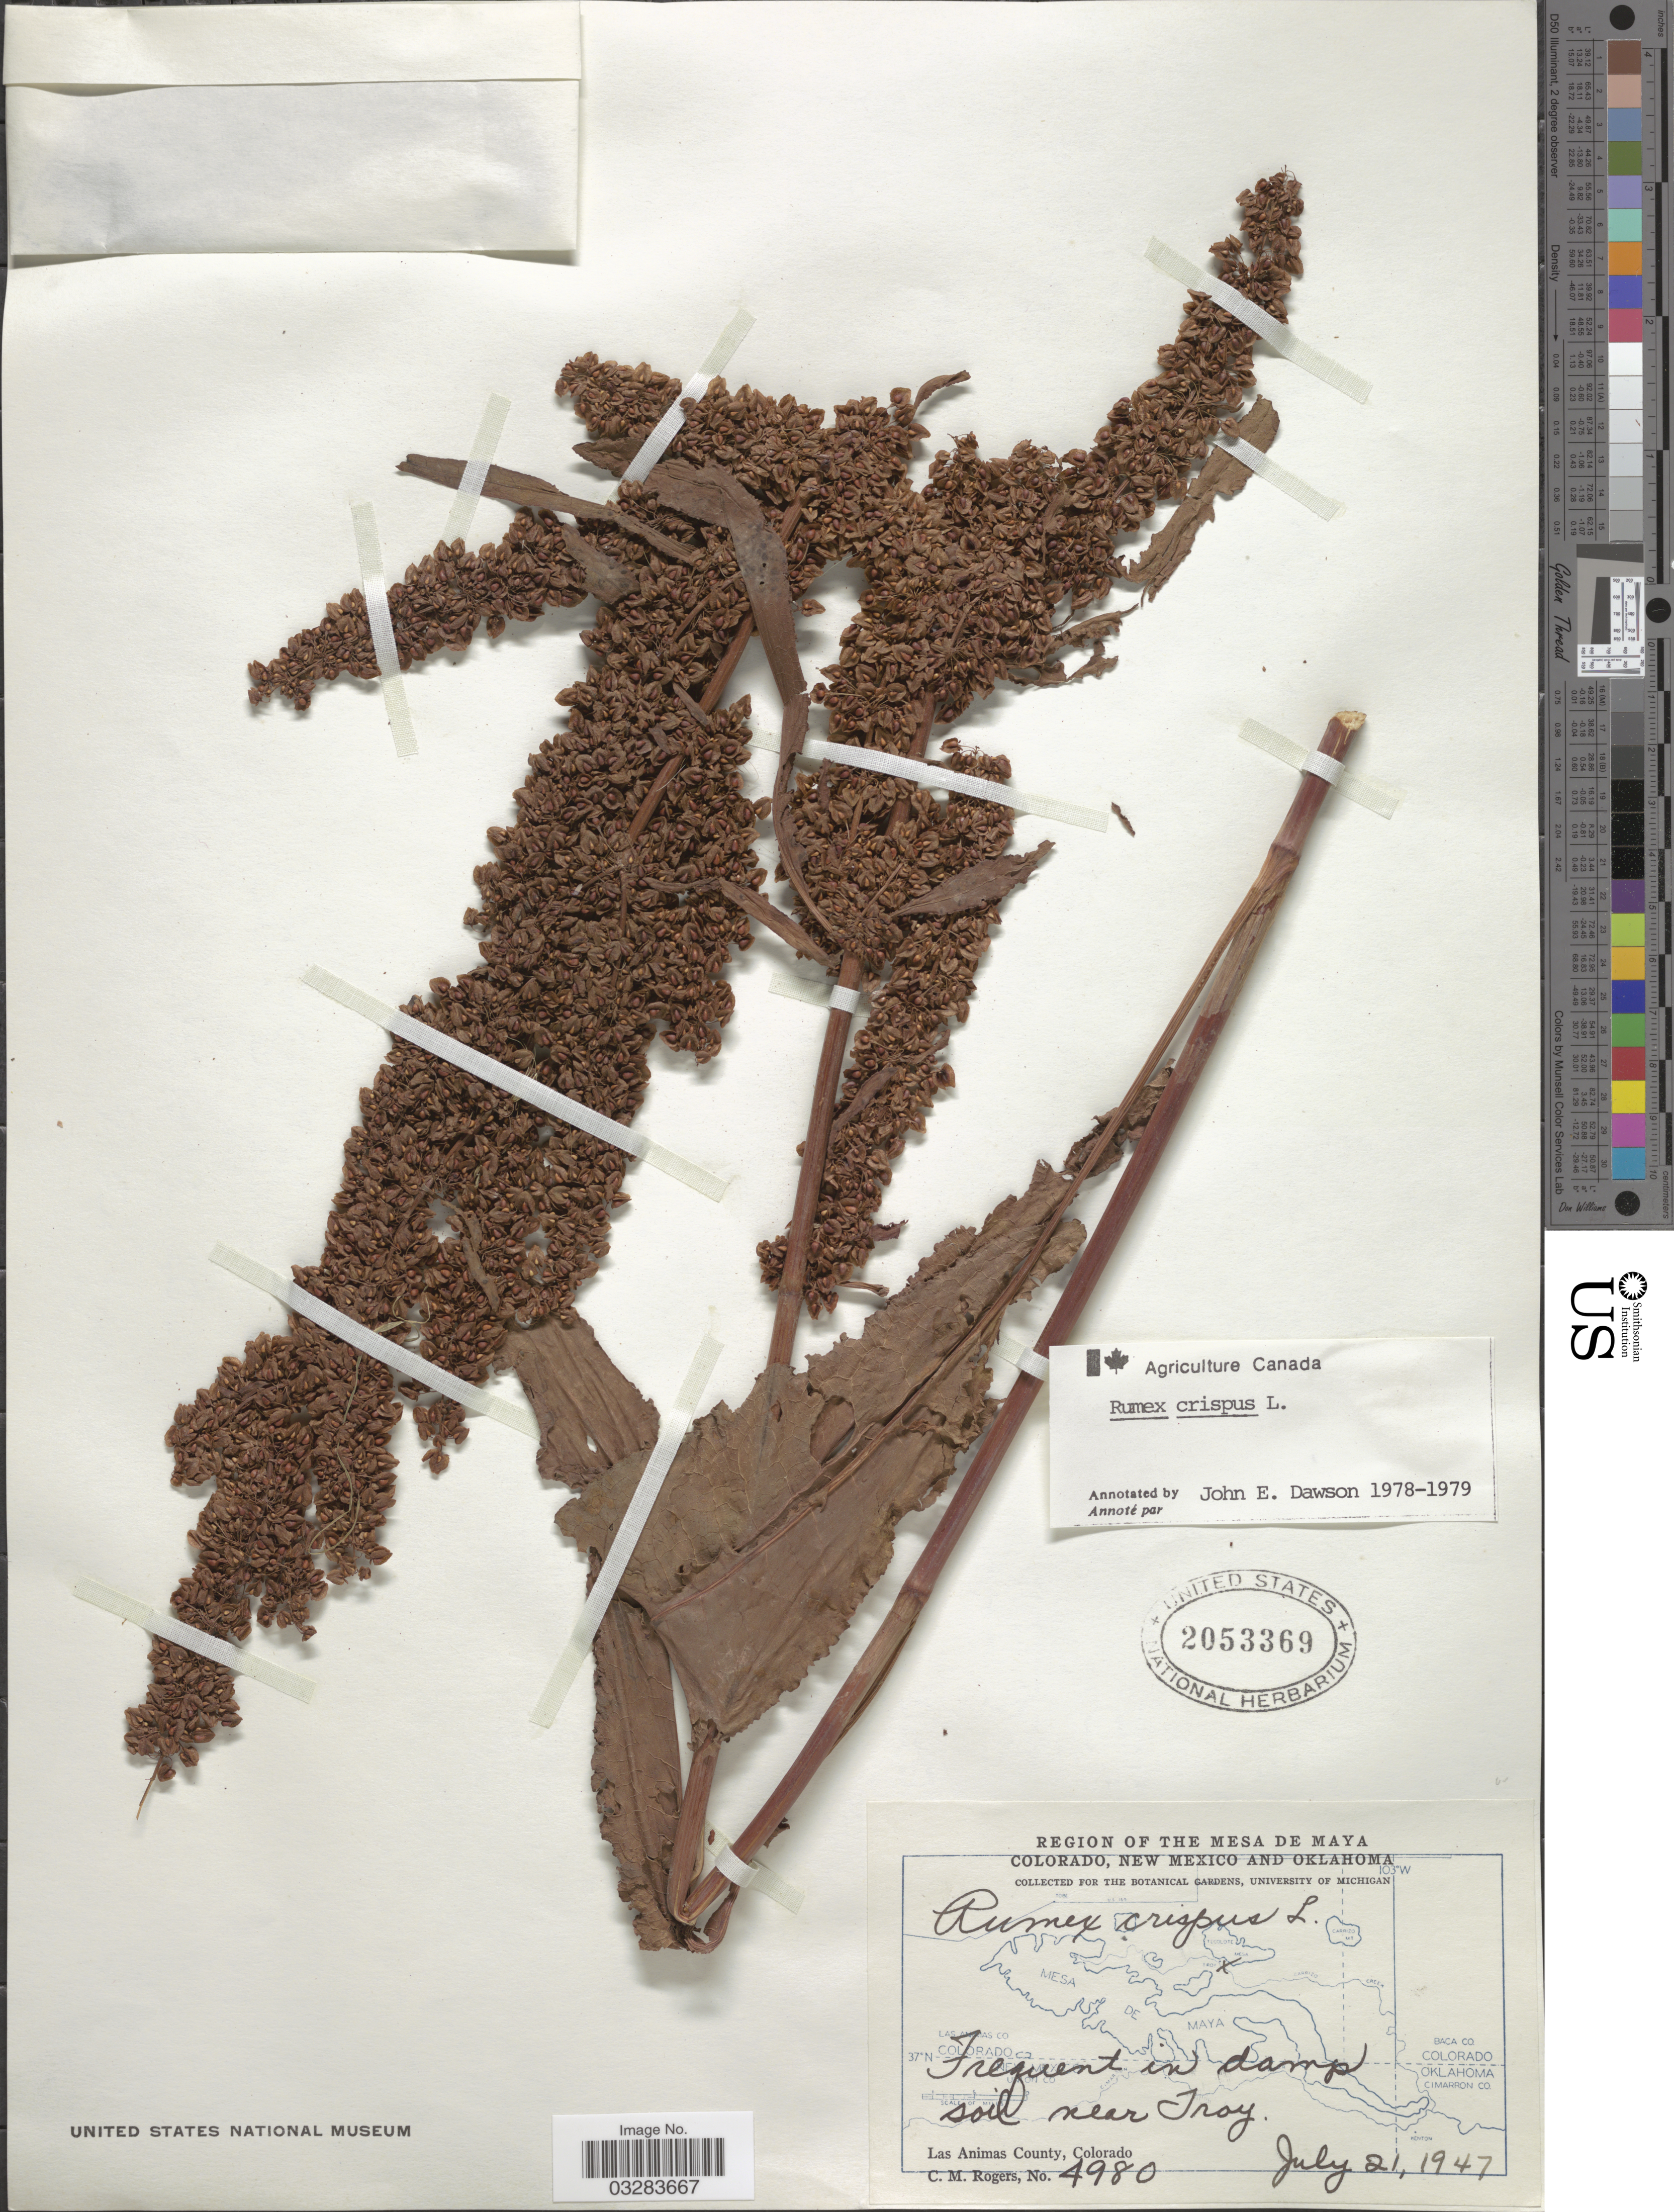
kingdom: Plantae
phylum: Tracheophyta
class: Magnoliopsida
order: Caryophyllales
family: Polygonaceae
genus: Rumex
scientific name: Rumex crispus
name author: L.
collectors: C. M. Rogers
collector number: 4980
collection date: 1947-07-21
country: United States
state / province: Colorado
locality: Region of the Mesa de Maya. Near Tray. Las Animas County.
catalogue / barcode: US 2053369